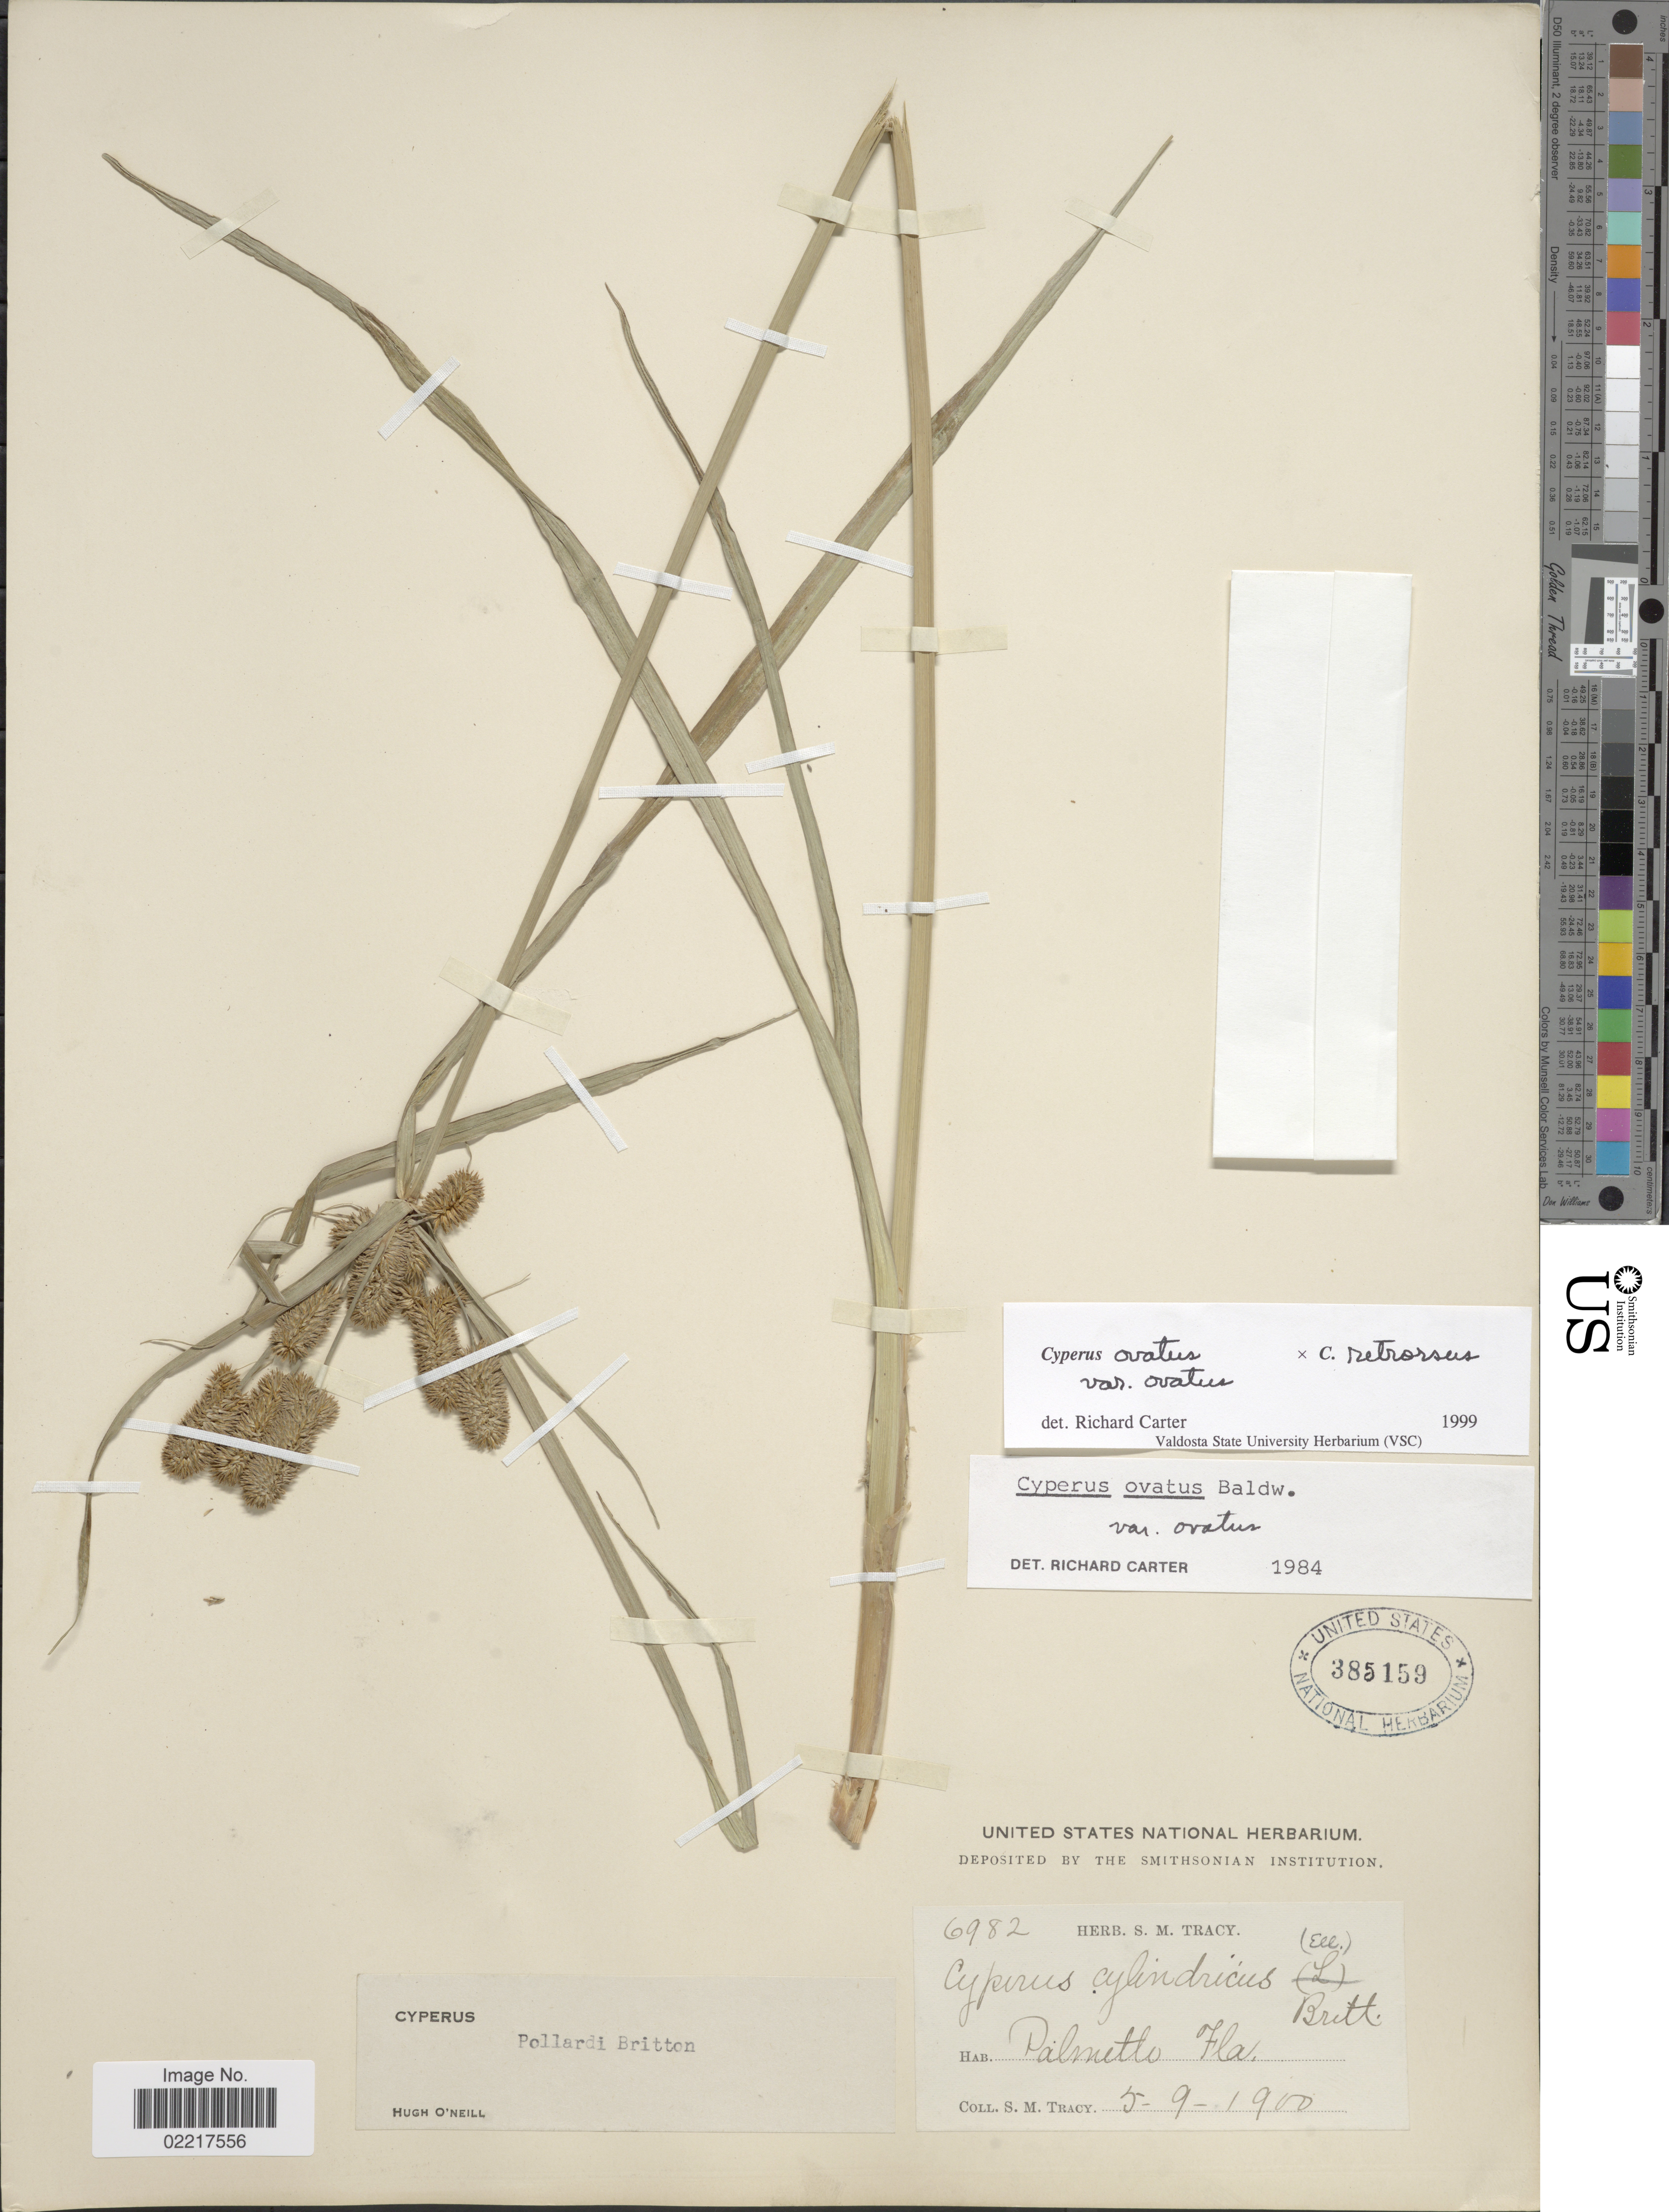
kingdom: Plantae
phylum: Tracheophyta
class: Liliopsida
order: Poales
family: Cyperaceae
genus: Cyperus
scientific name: Cyperus ovatus var. ovatus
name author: Baldwin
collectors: S. M. Tracy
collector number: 6982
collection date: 1900-05-09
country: United States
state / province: Florida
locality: Palmetto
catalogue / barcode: US 385159